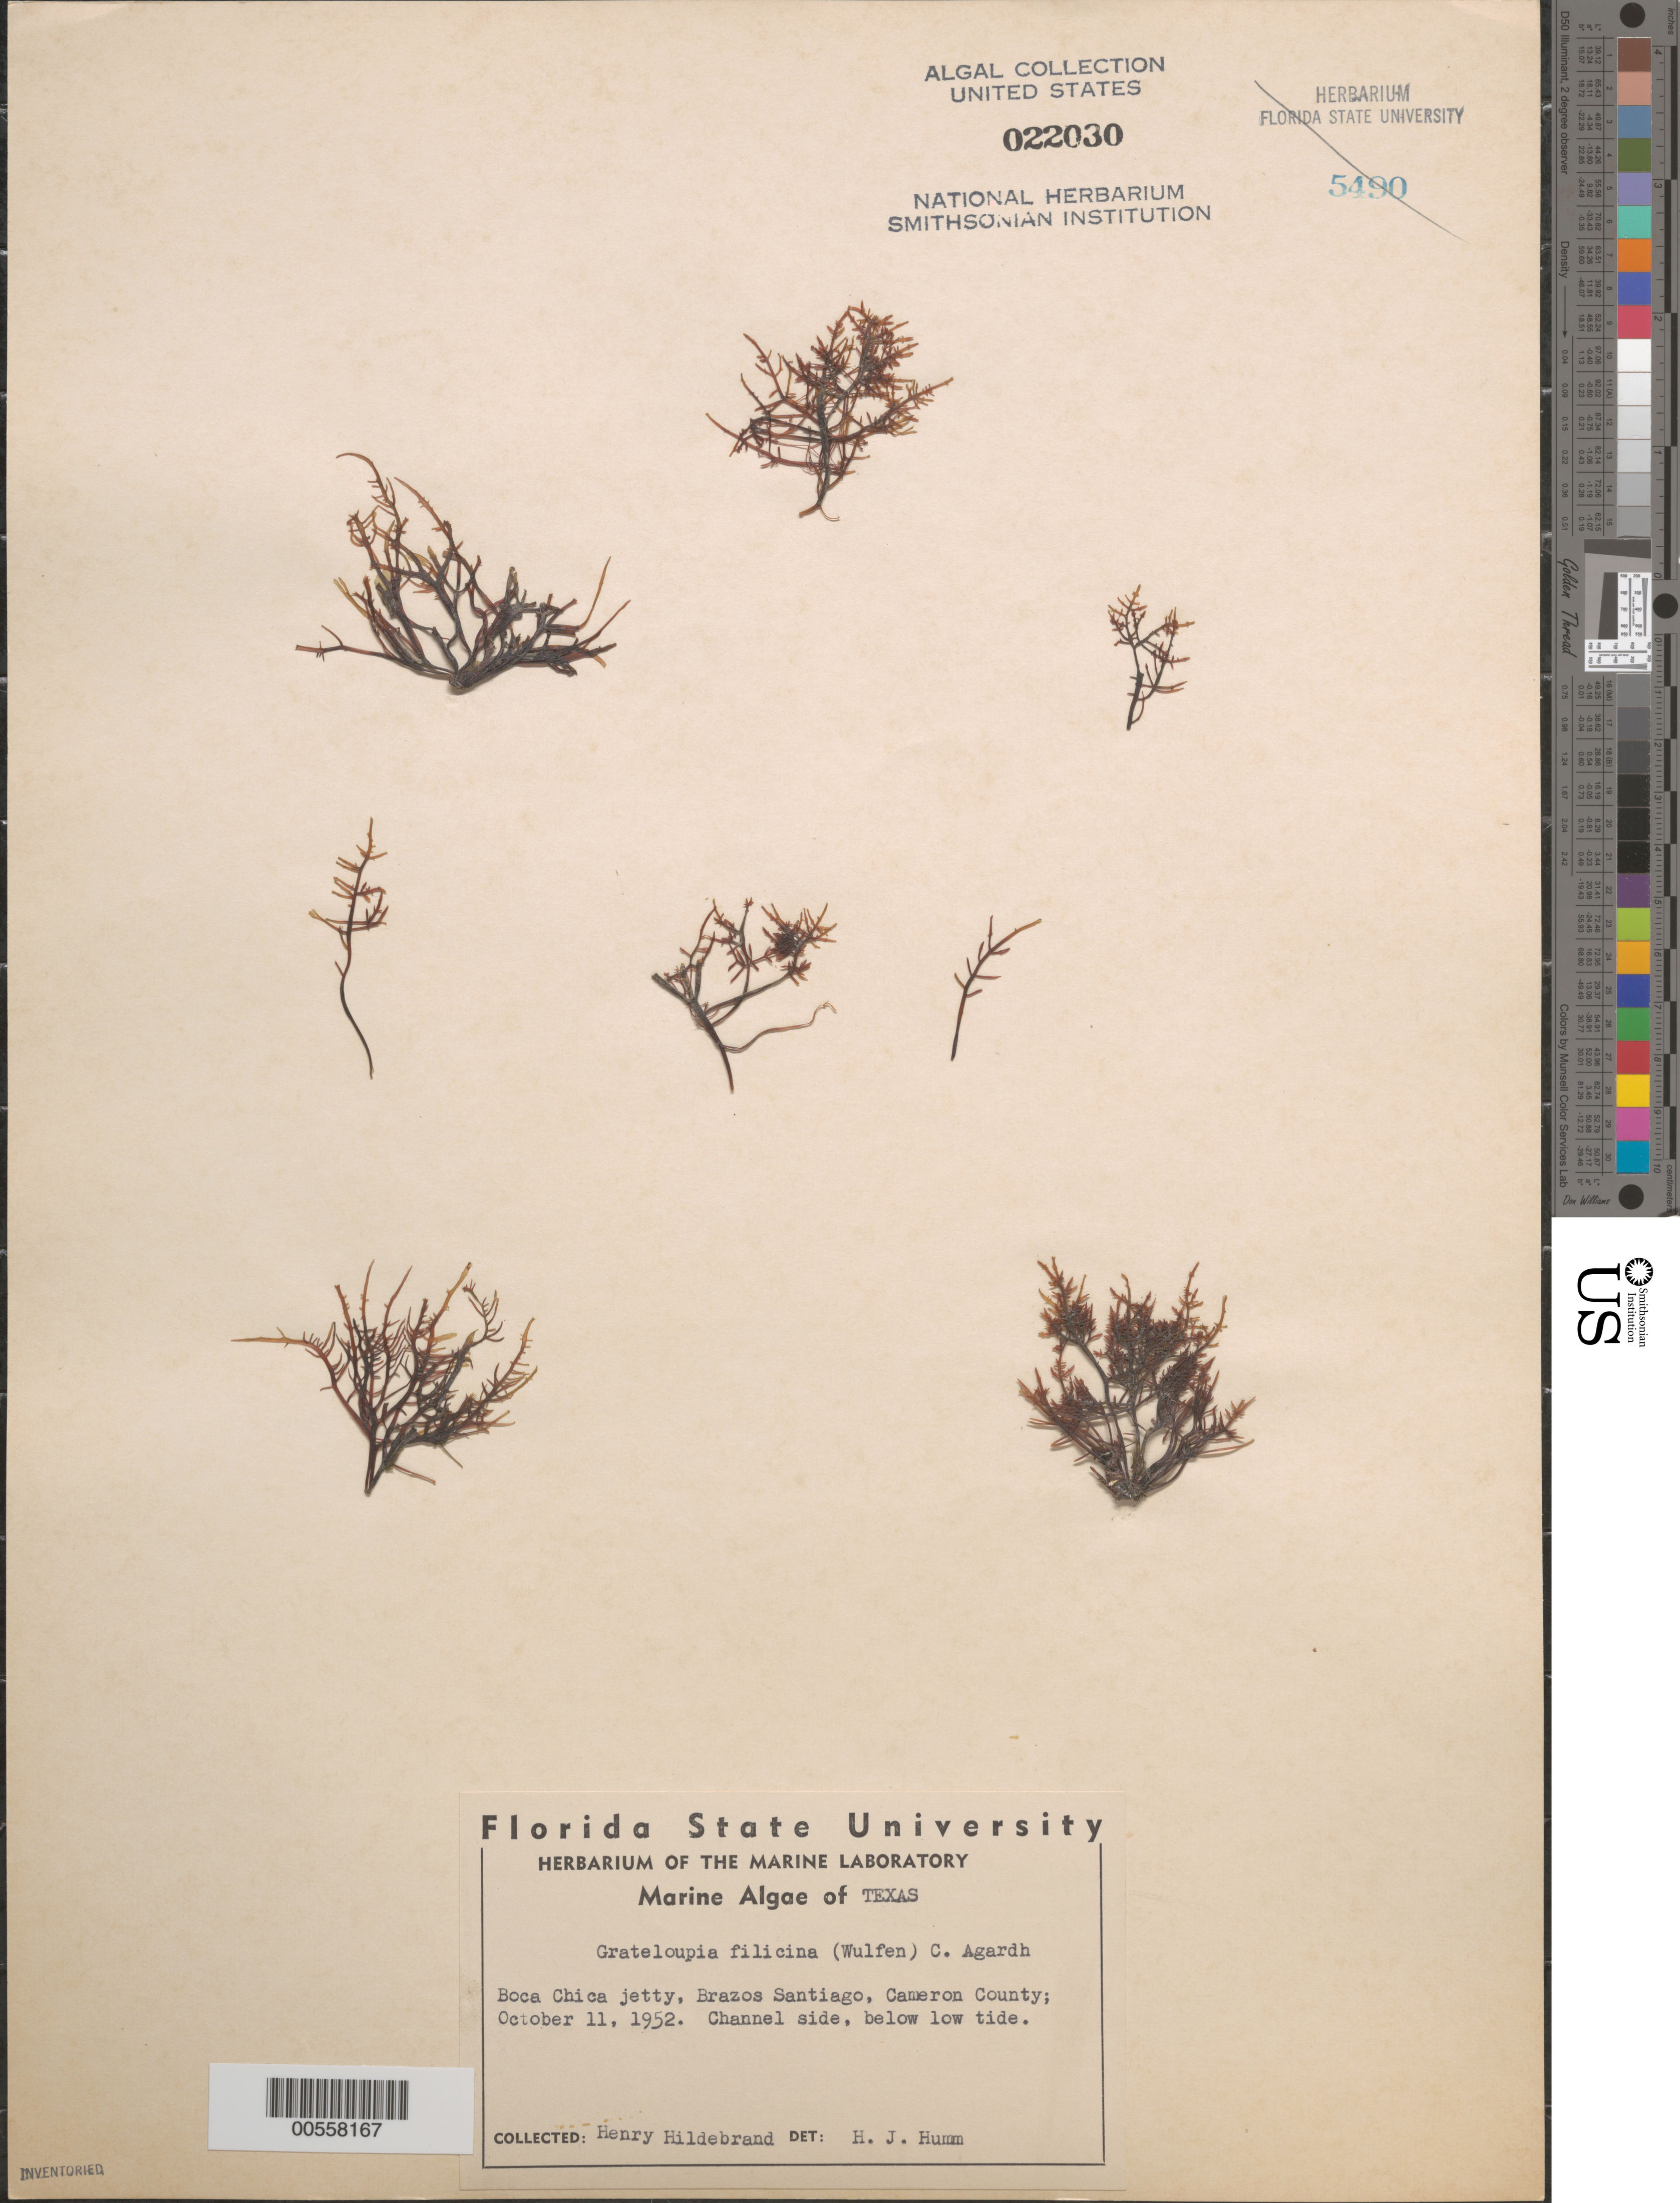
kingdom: Plantae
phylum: Rhodophyta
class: Florideophyceae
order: Halymeniales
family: Halymeniaceae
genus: Grateloupia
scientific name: Grateloupia filicina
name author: (J.V.Lamouroux) C. Agardh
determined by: Humm, Harold J.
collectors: H. Hildebrand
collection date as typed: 11 Oct 1952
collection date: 1952-10-11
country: United States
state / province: Texas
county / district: Cameron County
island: Brazos Island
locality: Boca Chica jetty, Brazos Santiago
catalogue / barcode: US 22030